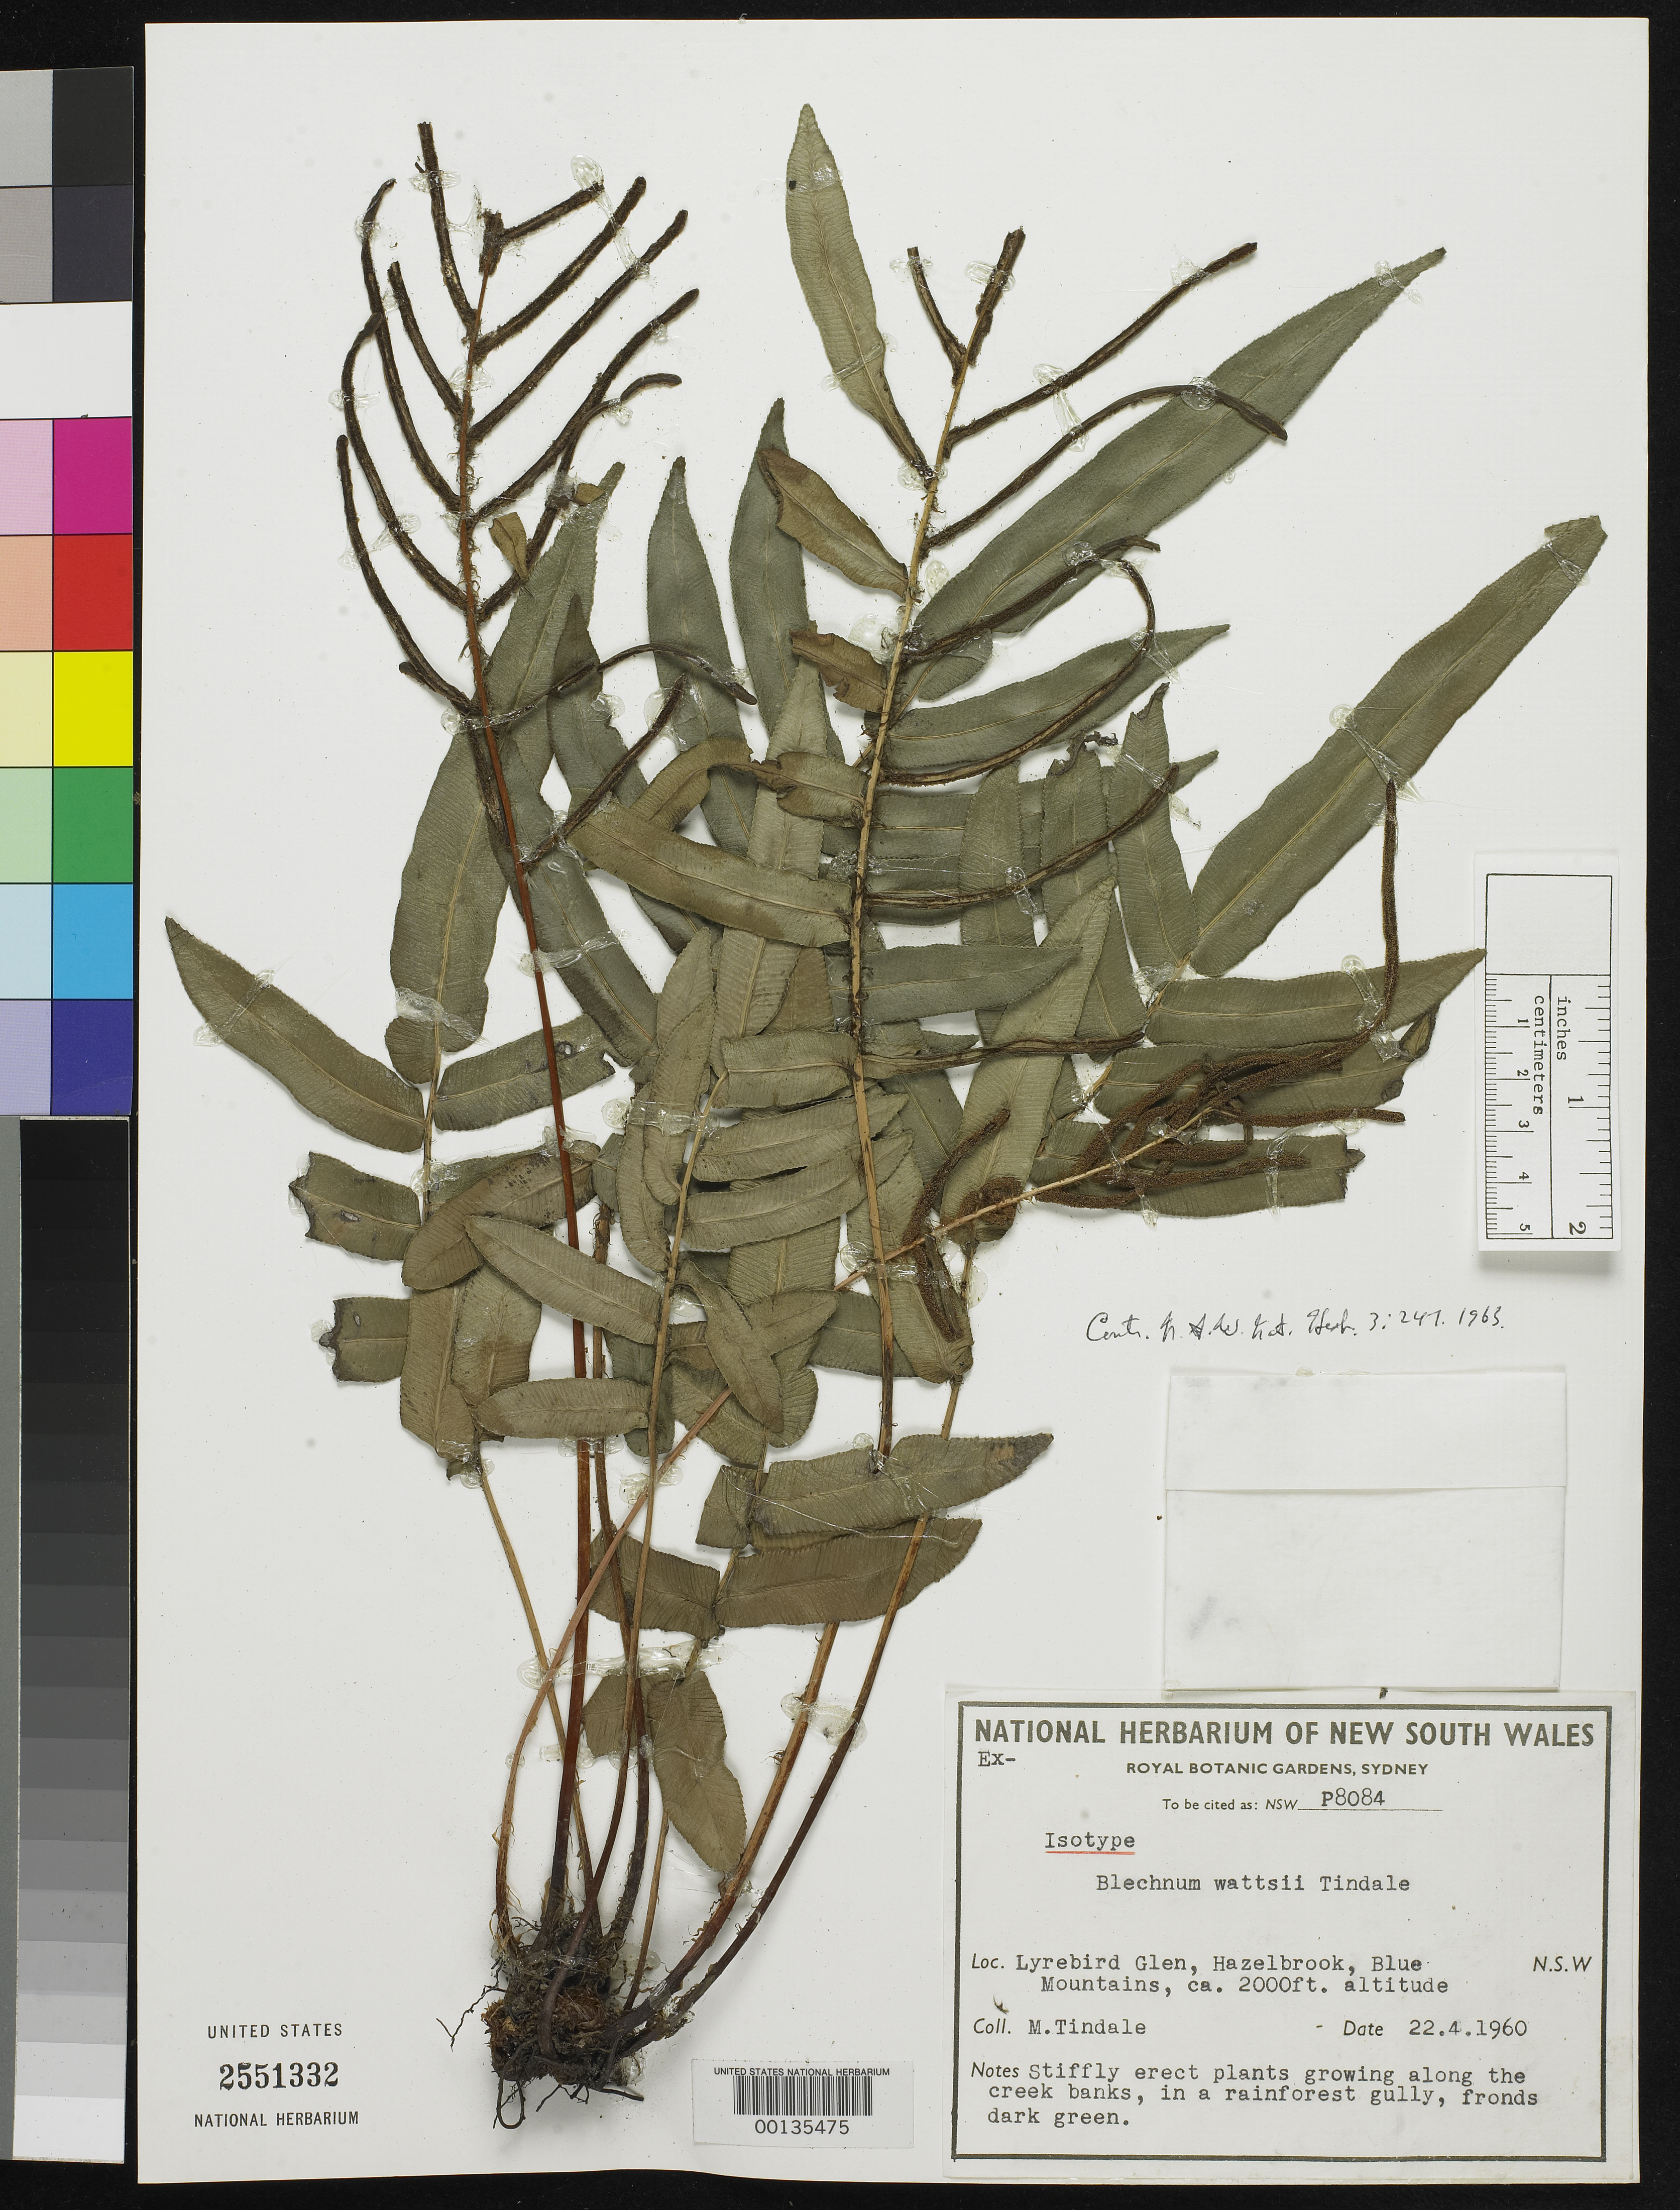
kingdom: Plantae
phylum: Tracheophyta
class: Polypodiopsida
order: Polypodiales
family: Blechnaceae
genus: Blechnum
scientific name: Blechnum wattsii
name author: Tindale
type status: Isotype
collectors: M. D. Tindale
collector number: NSW P-8084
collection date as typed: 22 Apr 1960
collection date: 1960-04-22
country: Australia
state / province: New South Wales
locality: Blume Mts., Hazelbrook, Lyrebird Glen.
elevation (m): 610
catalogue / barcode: US 2551332